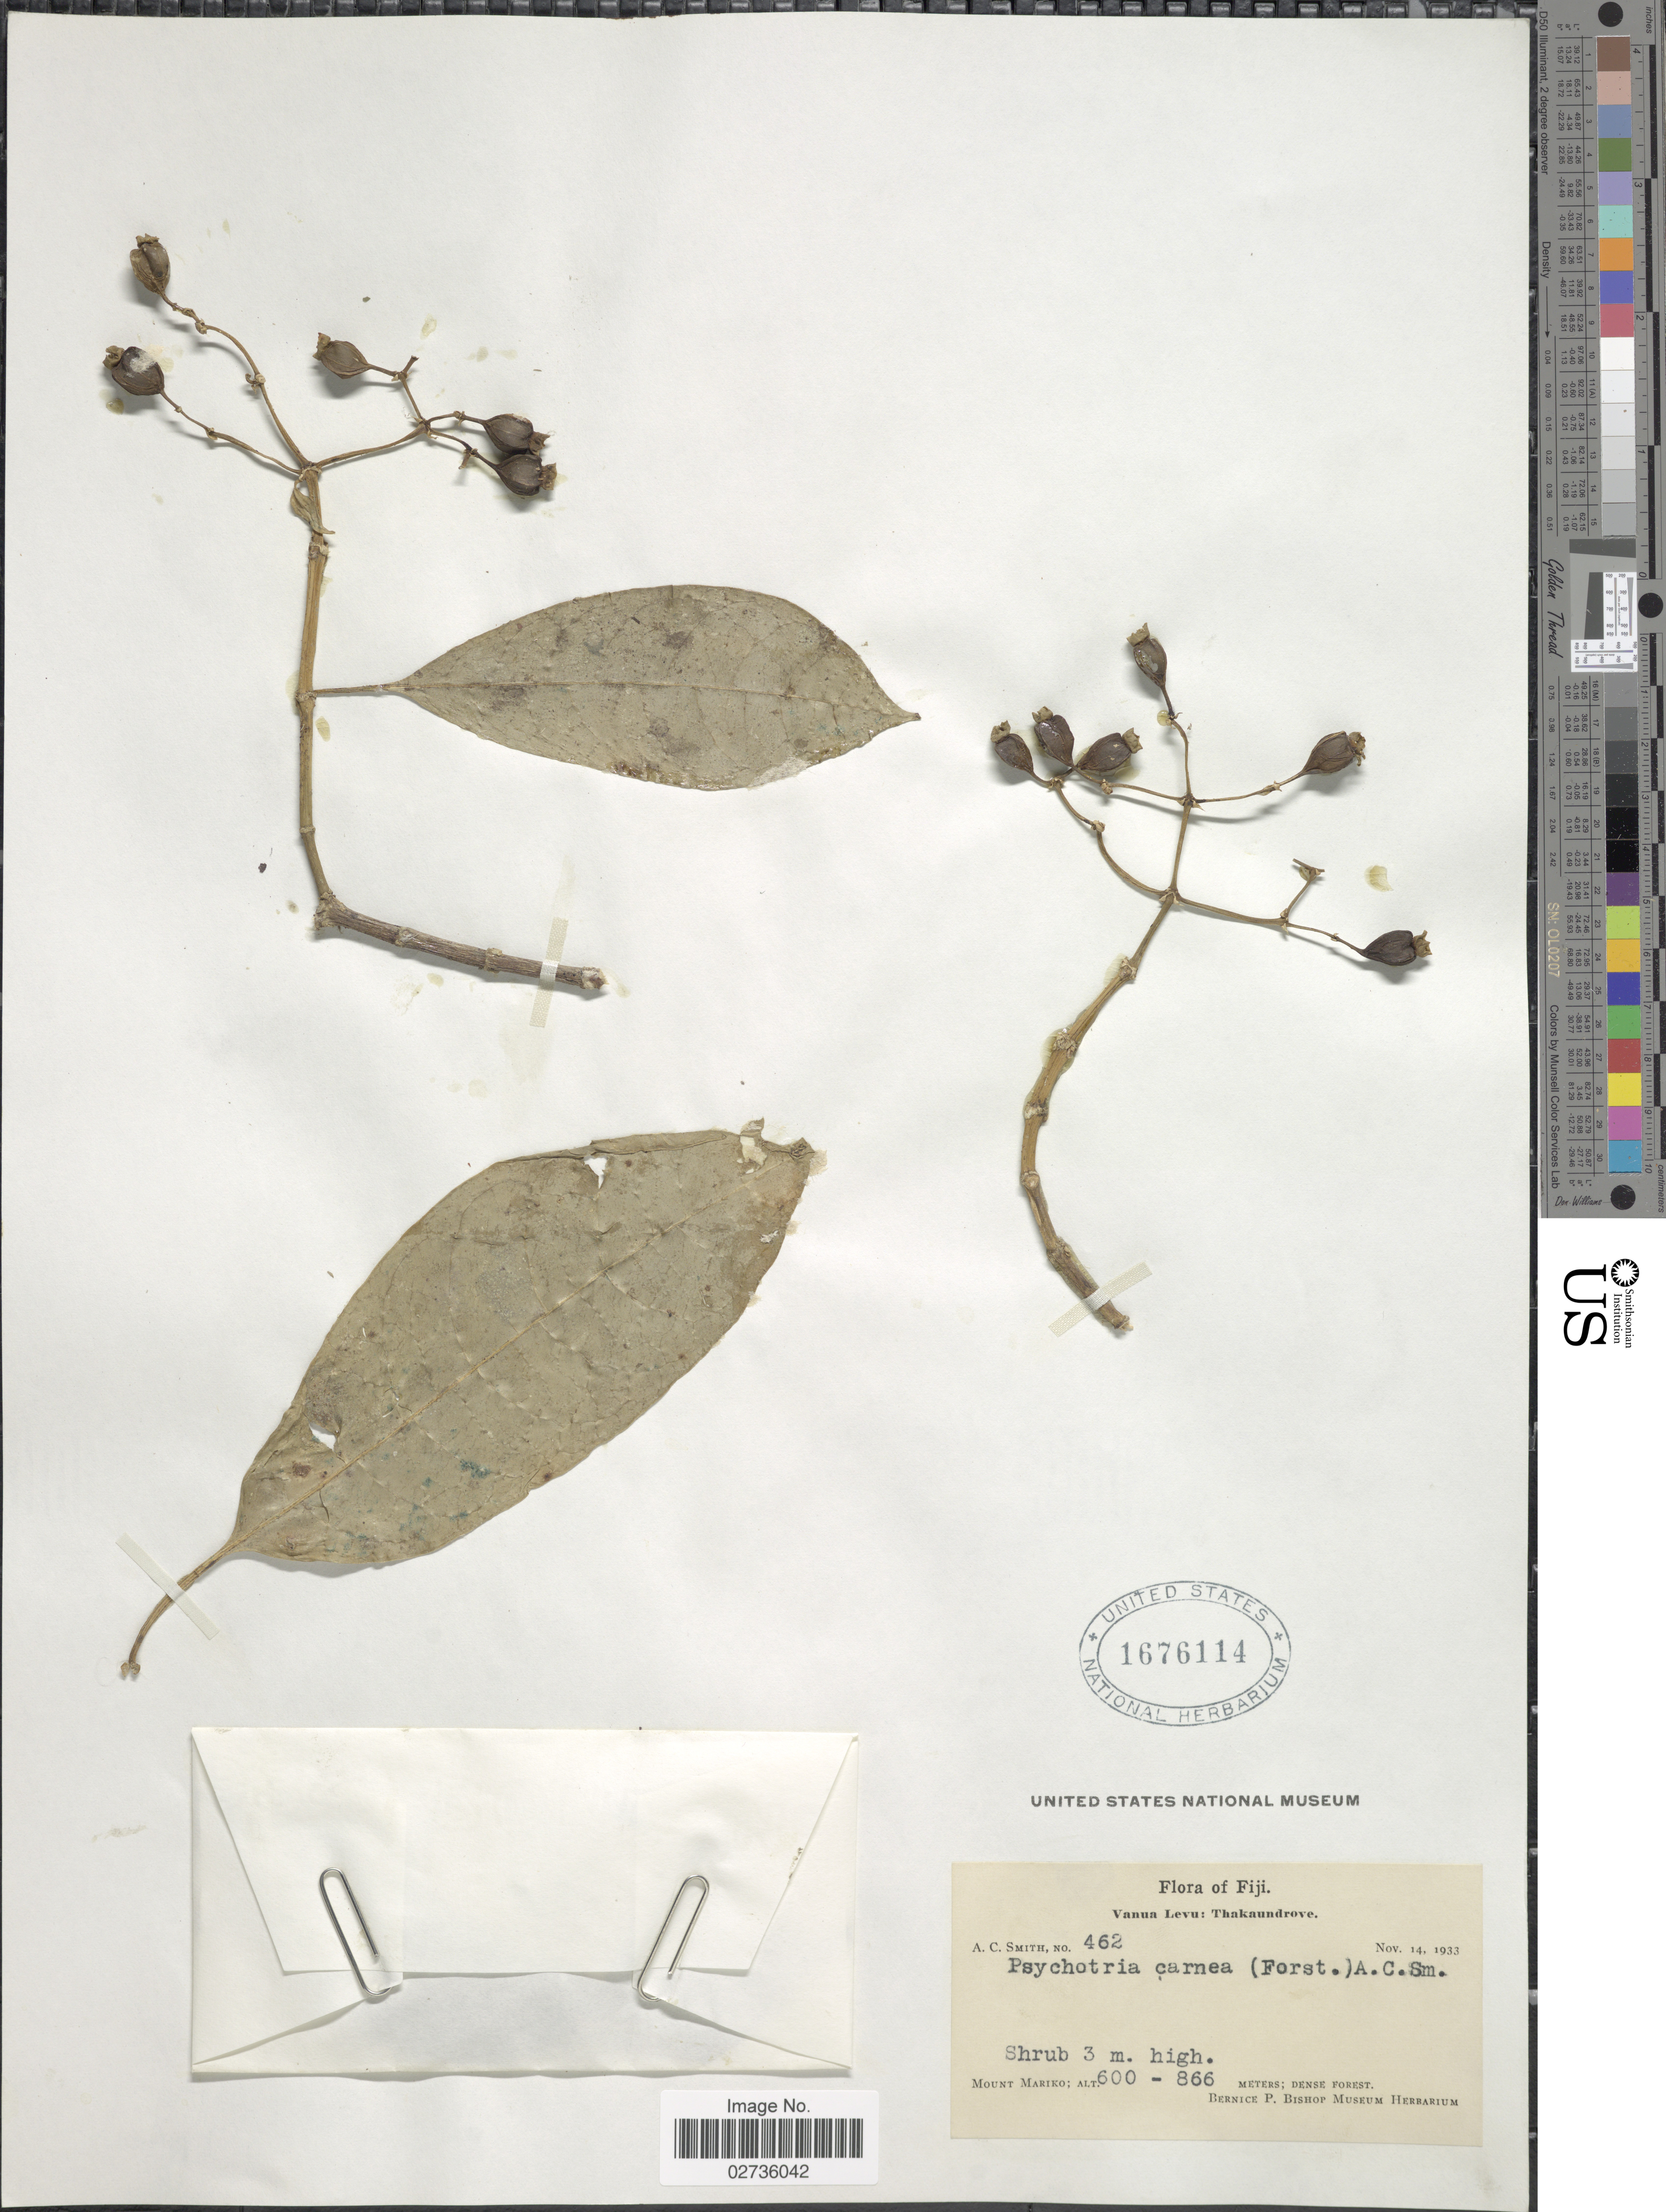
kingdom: Plantae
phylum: Tracheophyta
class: Magnoliopsida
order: Gentianales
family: Rubiaceae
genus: Psychotria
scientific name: Psychotria carnea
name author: (G. Forst.) A.C. Sm.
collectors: A. C. Smith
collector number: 462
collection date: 1933-11-14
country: Fiji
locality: Vanua Levu: Thakaundrove. Mount Mariko.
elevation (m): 600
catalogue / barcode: US 1676114